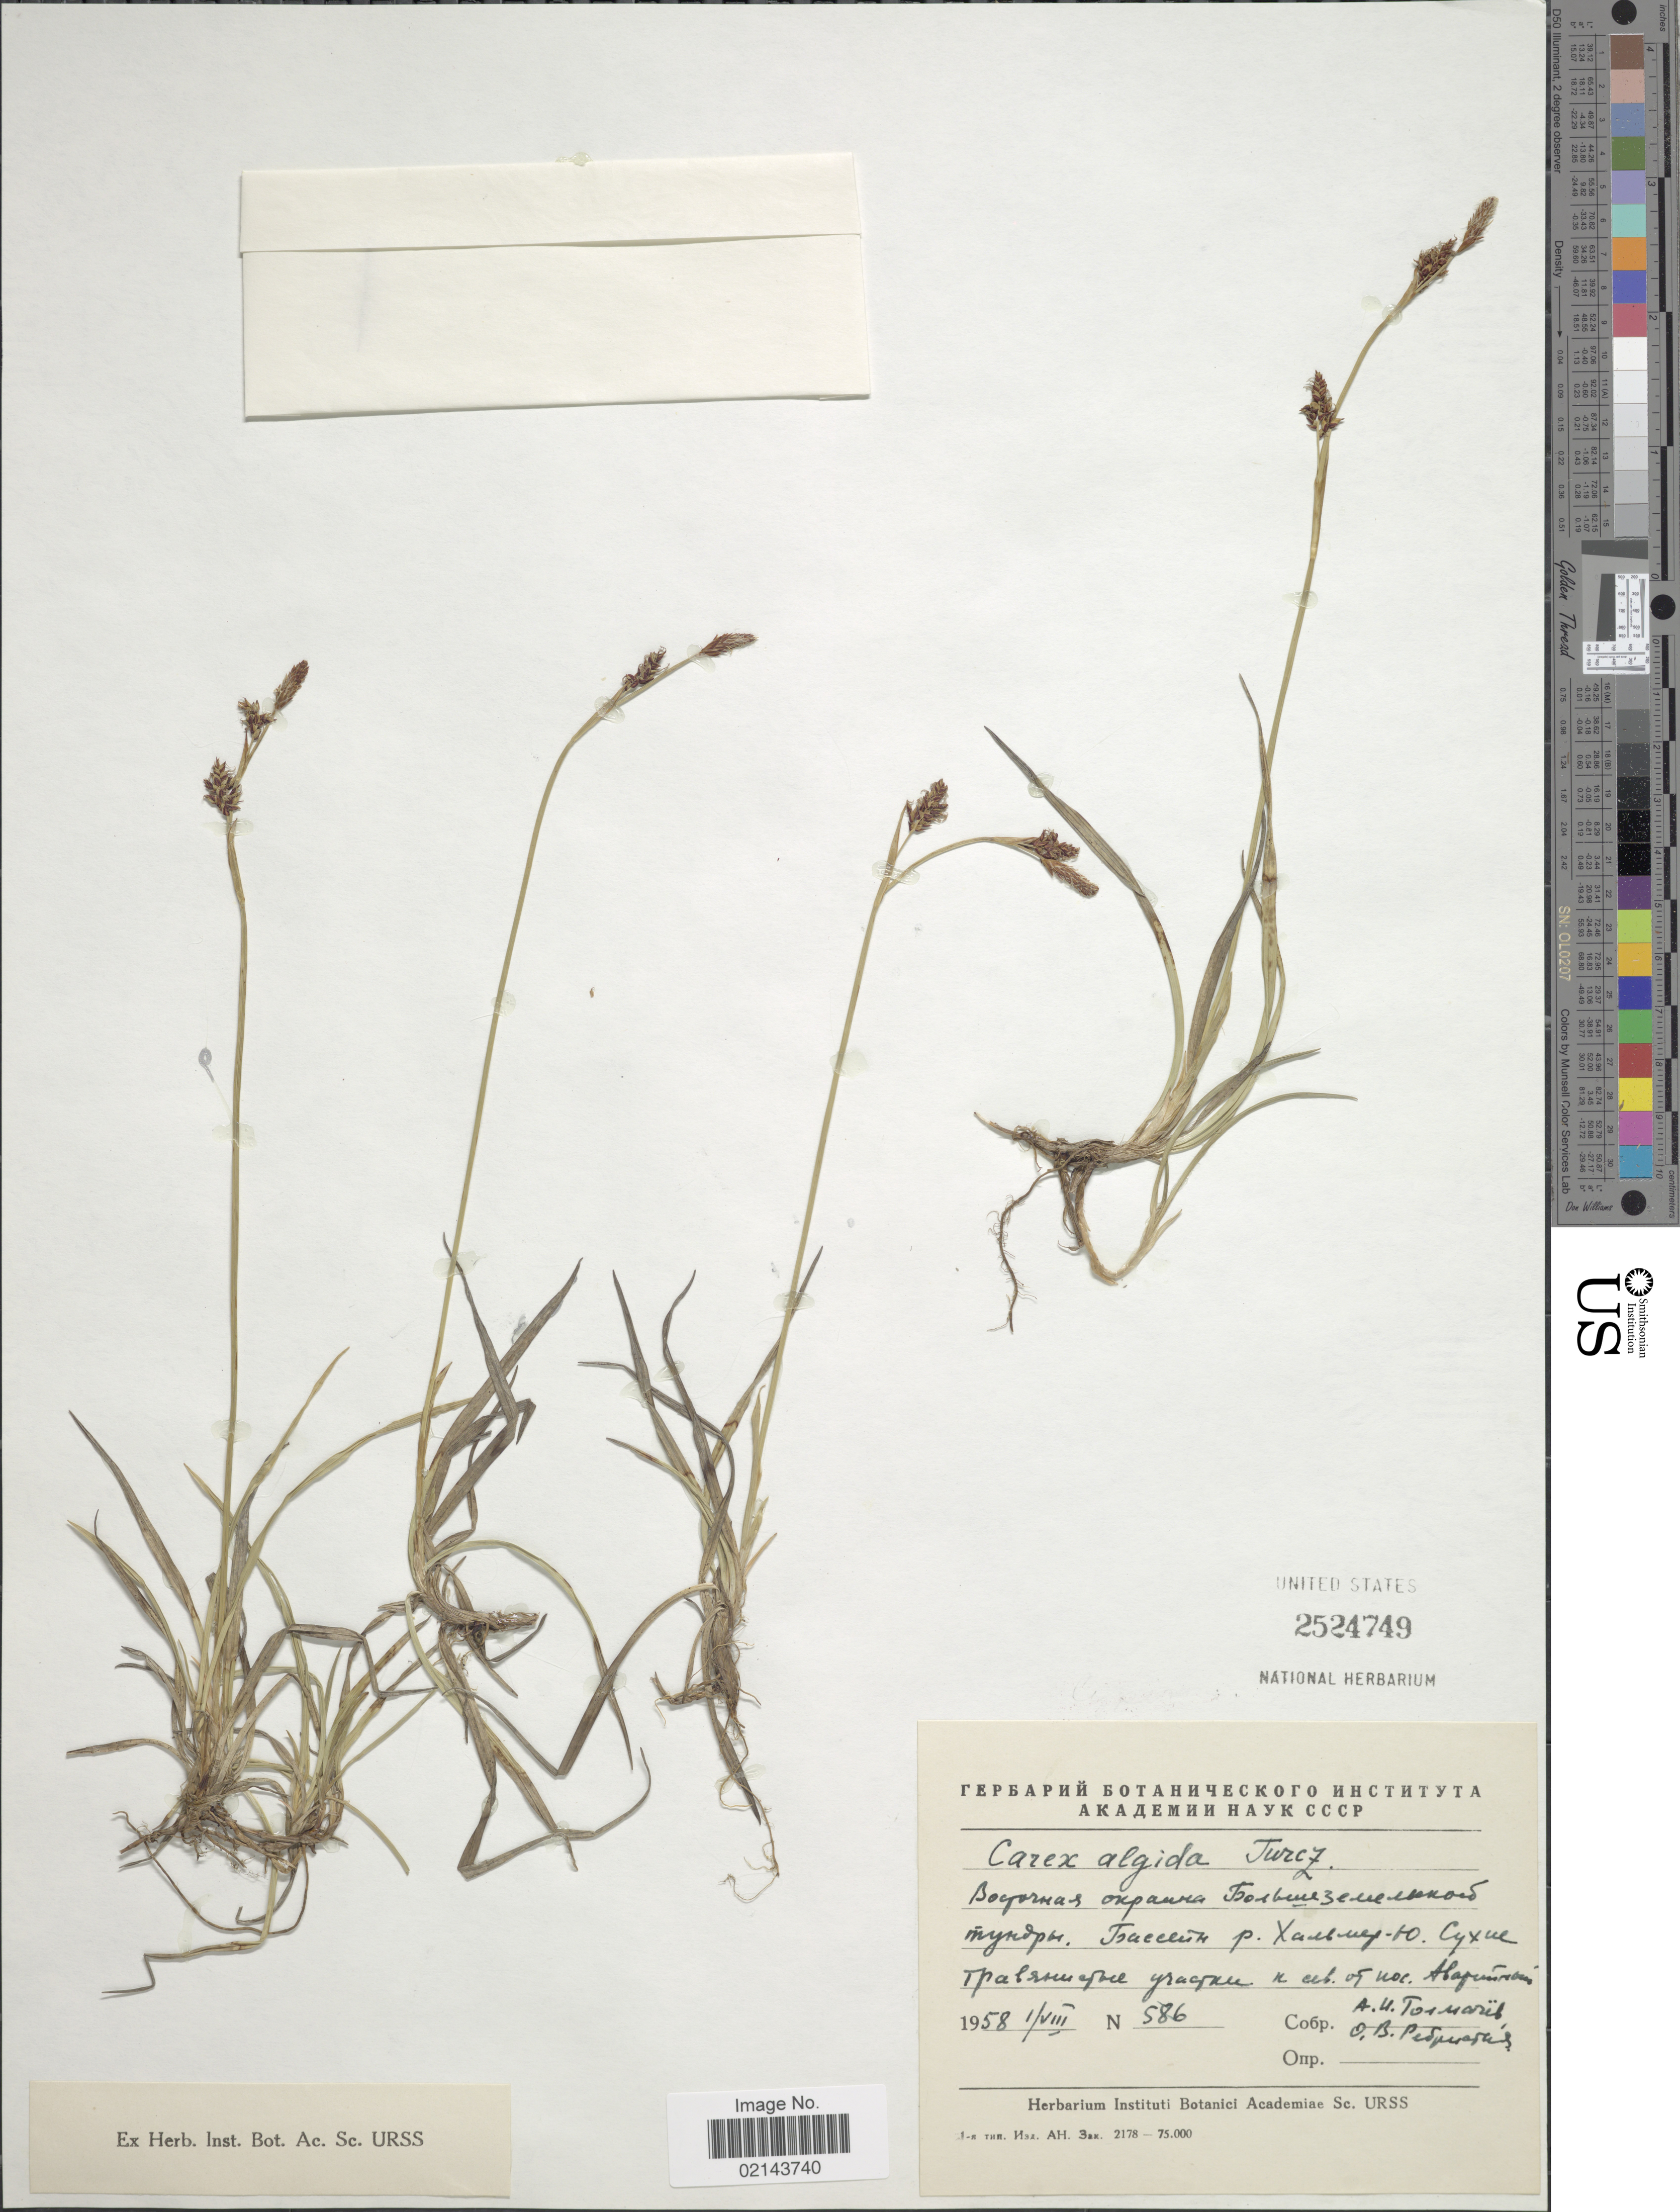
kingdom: Plantae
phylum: Tracheophyta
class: Liliopsida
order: Poales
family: Cyperaceae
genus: Carex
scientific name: Carex algida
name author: Turcz. ex V.I. Krecz.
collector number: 586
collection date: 1958-08-01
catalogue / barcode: US 2524749